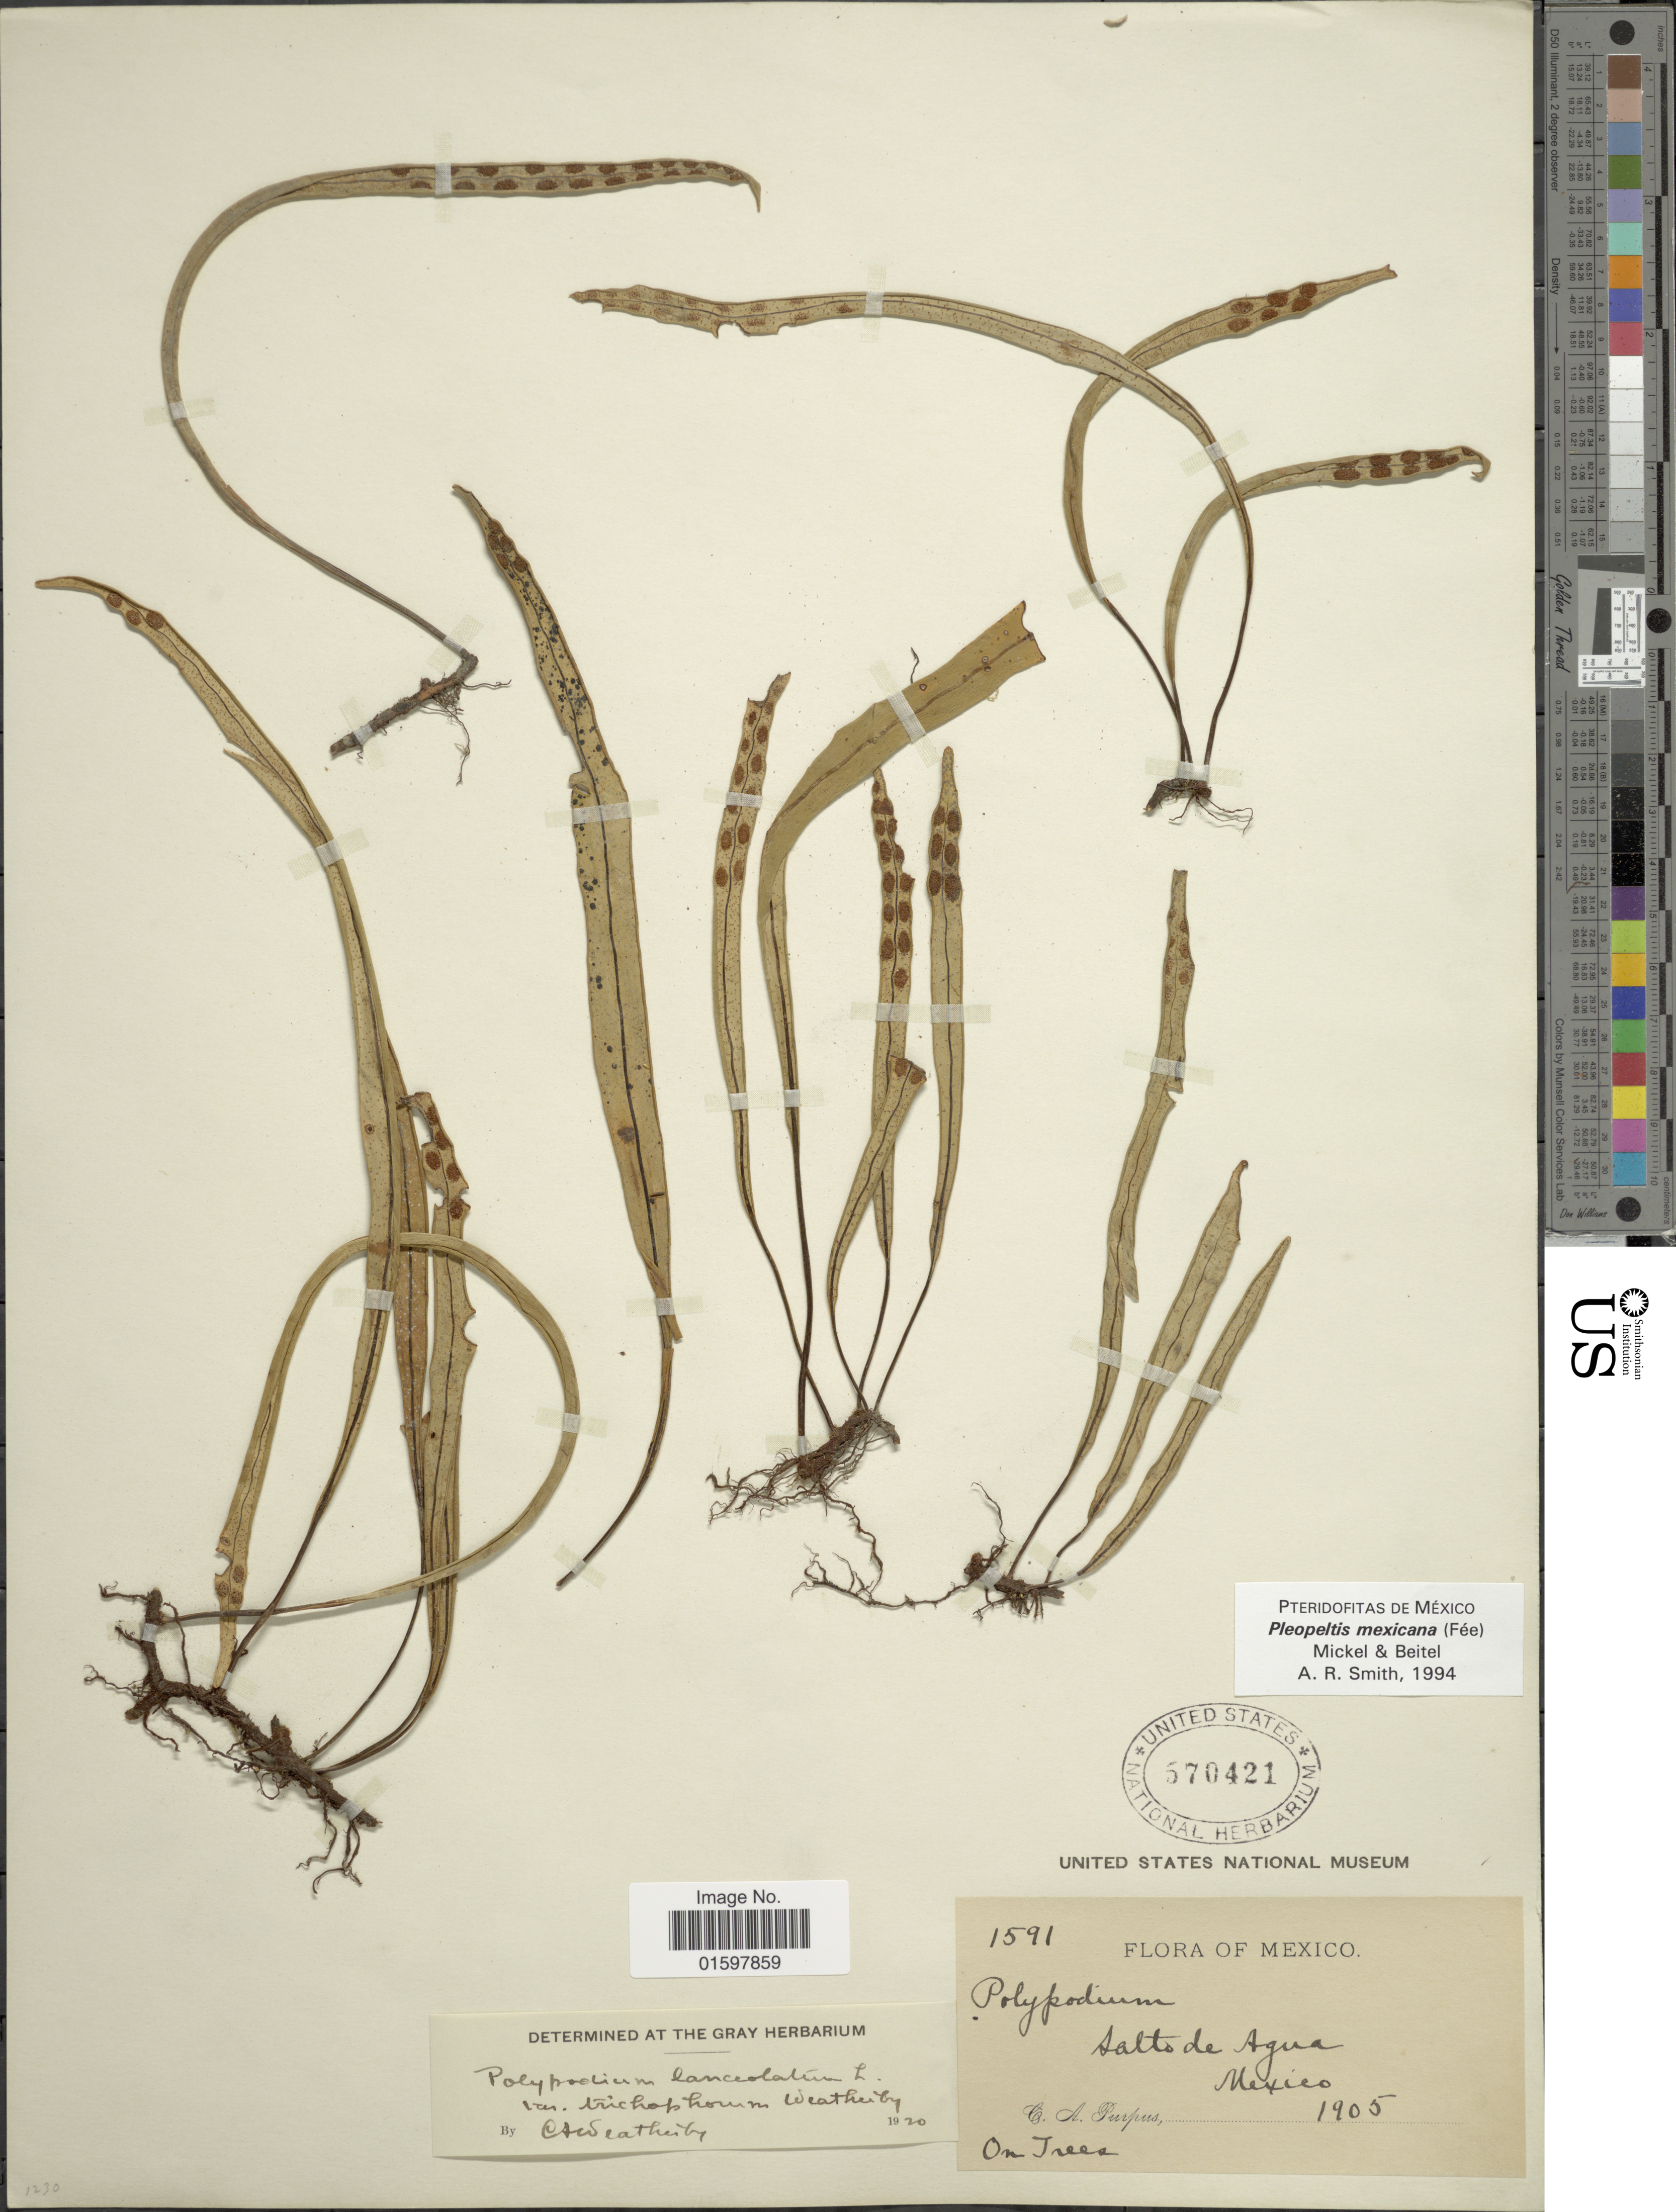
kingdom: Plantae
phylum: Tracheophyta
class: Polypodiopsida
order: Polypodiales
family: Polypodiaceae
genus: Pleopeltis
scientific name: Pleopeltis mexicana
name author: (Fée) Mickel & Beitel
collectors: C. A. Purpus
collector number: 1591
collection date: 1905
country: Mexico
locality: Salto de Agua.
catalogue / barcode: US 570421